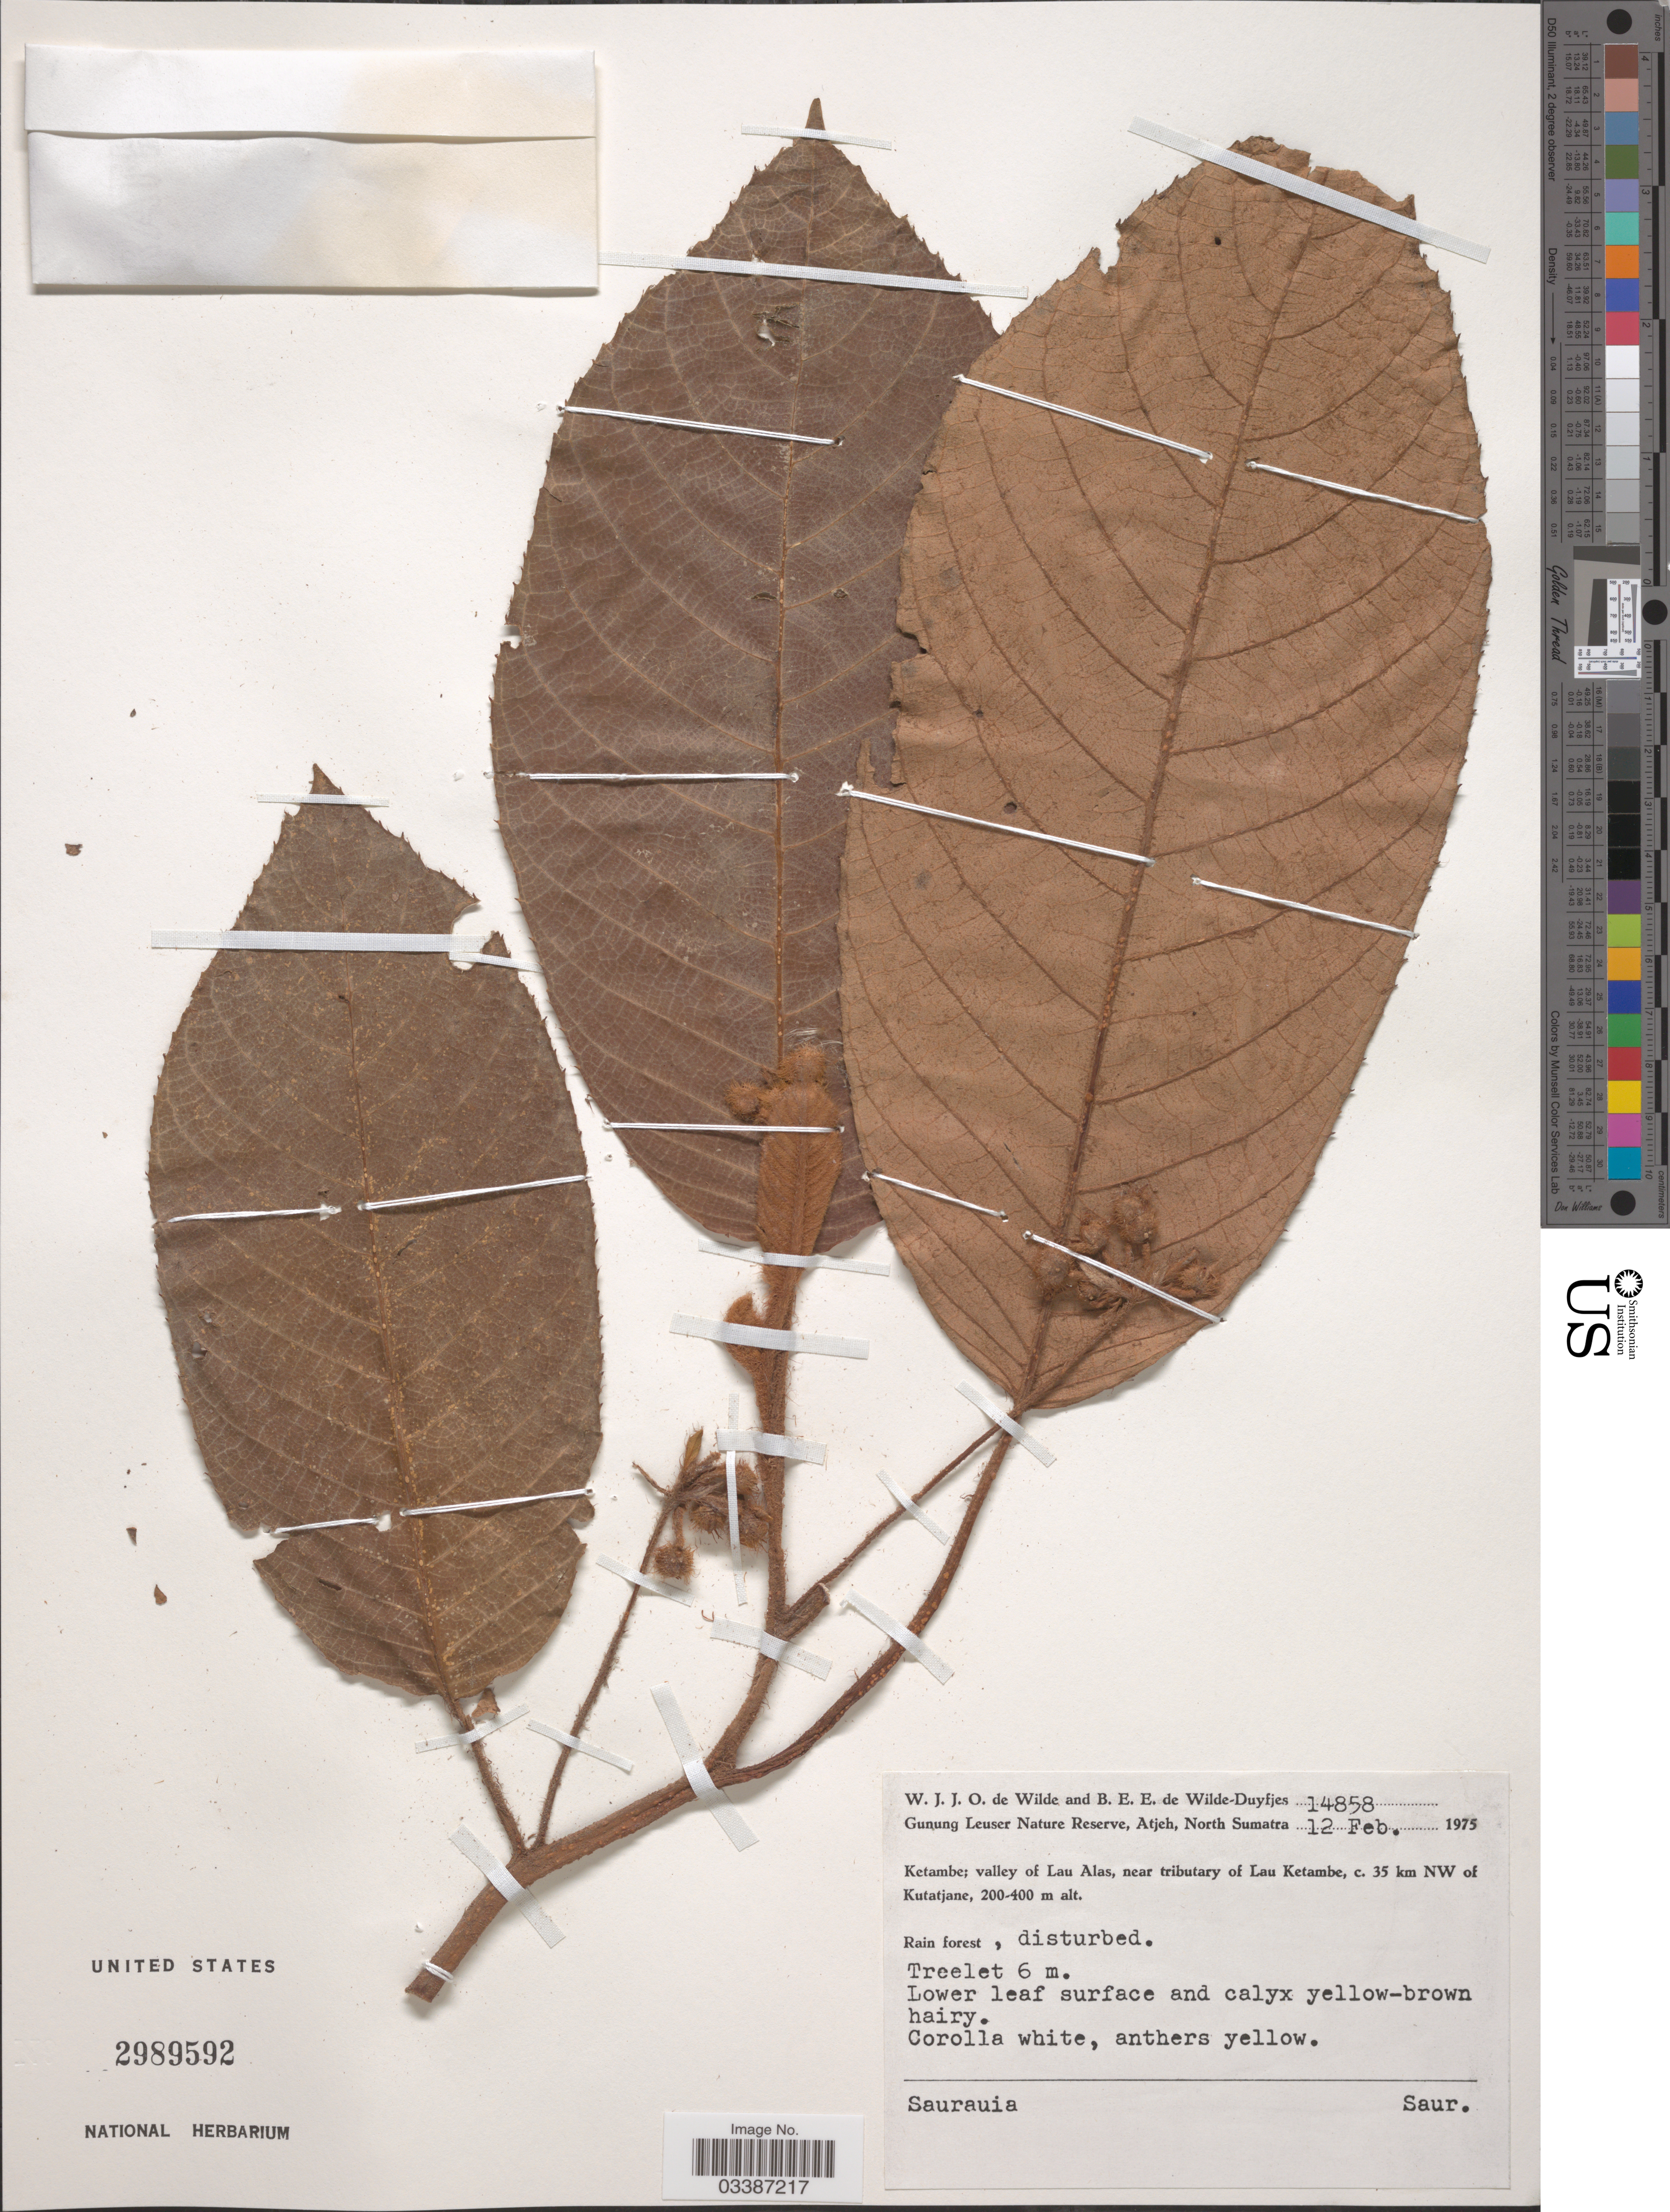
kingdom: Plantae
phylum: Tracheophyta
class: Magnoliopsida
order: Ericales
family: Actinidiaceae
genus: Saurauia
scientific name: Saurauia sp.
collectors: W. J. de Wilde & B. E. de Wilde-Duyfjes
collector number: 14858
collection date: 1975-02-12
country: Indonesia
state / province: Sumatra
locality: Gunung Leuser Nature Reserve, Atjeh, North Sumatra. Ketambe; valley of Lau Alas, near tributary of Lau Ketambe, c. 35 km NW of Kutatjane.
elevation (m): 200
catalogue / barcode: US 2989592